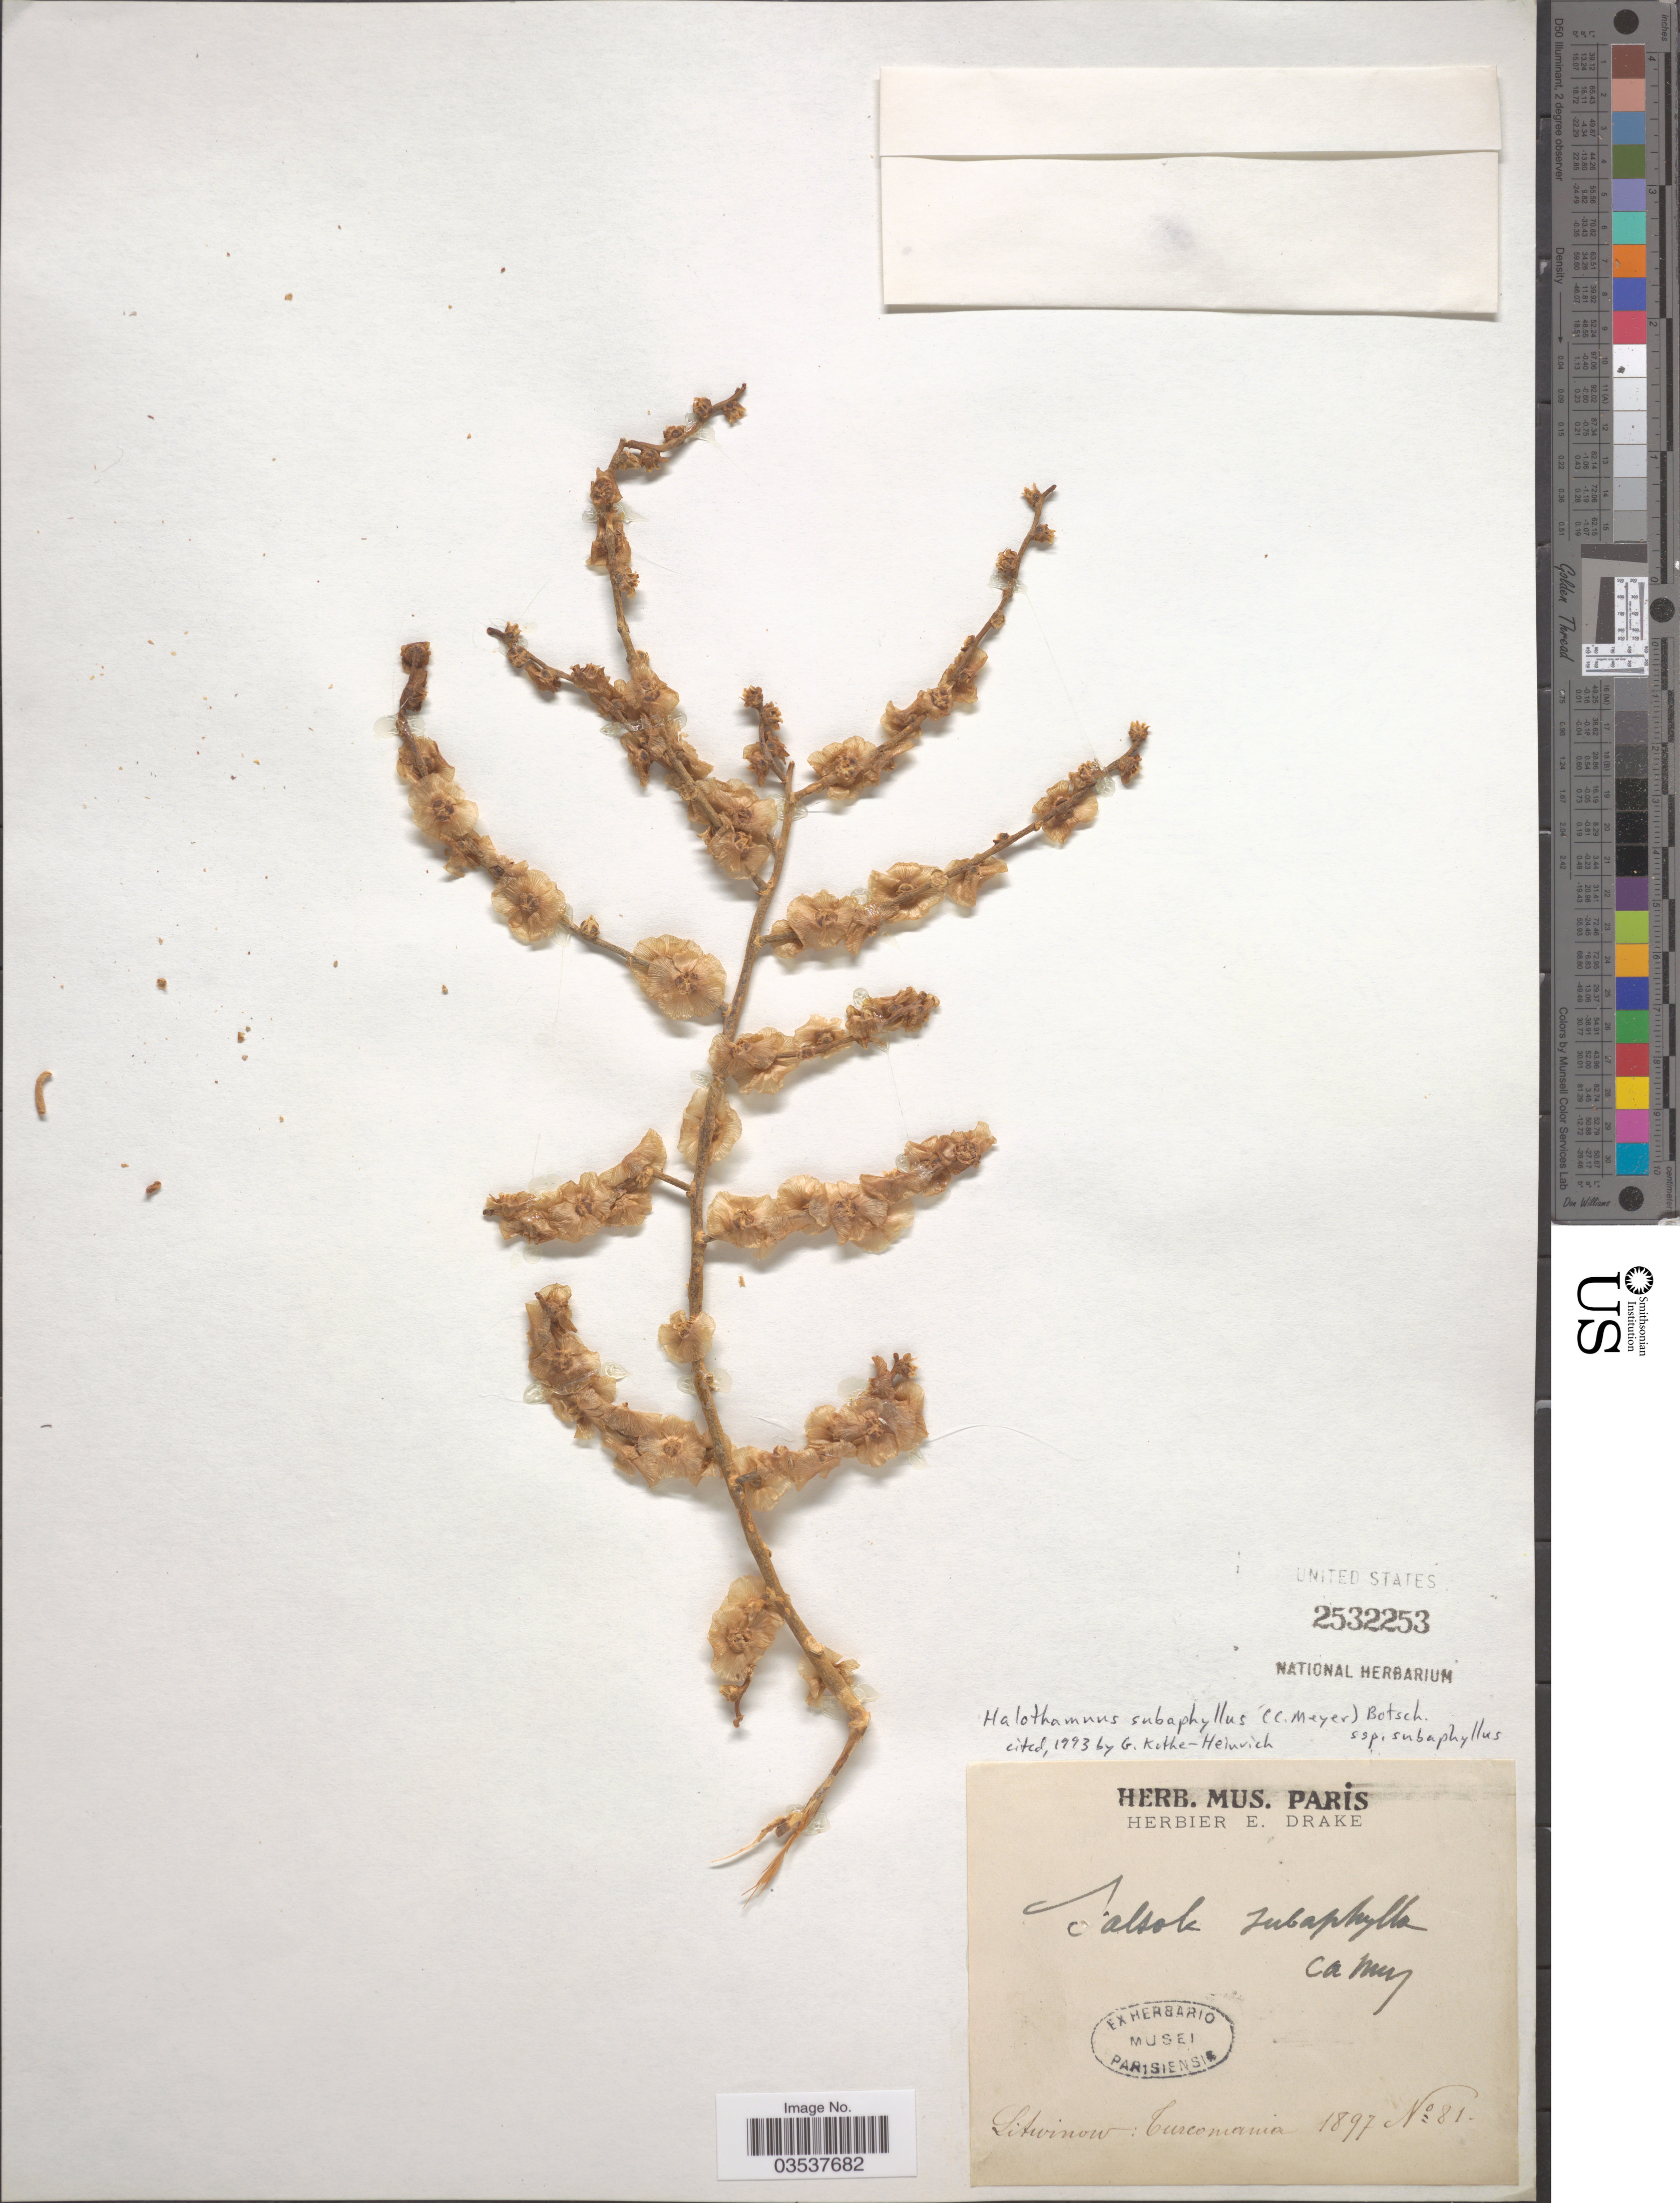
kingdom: Plantae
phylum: Tracheophyta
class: Magnoliopsida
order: Caryophyllales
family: Amaranthaceae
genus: Halothamnus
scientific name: Halothamnus subaphyllus subsp. subaphyllus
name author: (C.A. Mey.) Botsch.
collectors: Litwinow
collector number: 81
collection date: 1897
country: Turkmenistan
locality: Turcomania.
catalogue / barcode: US 2532253